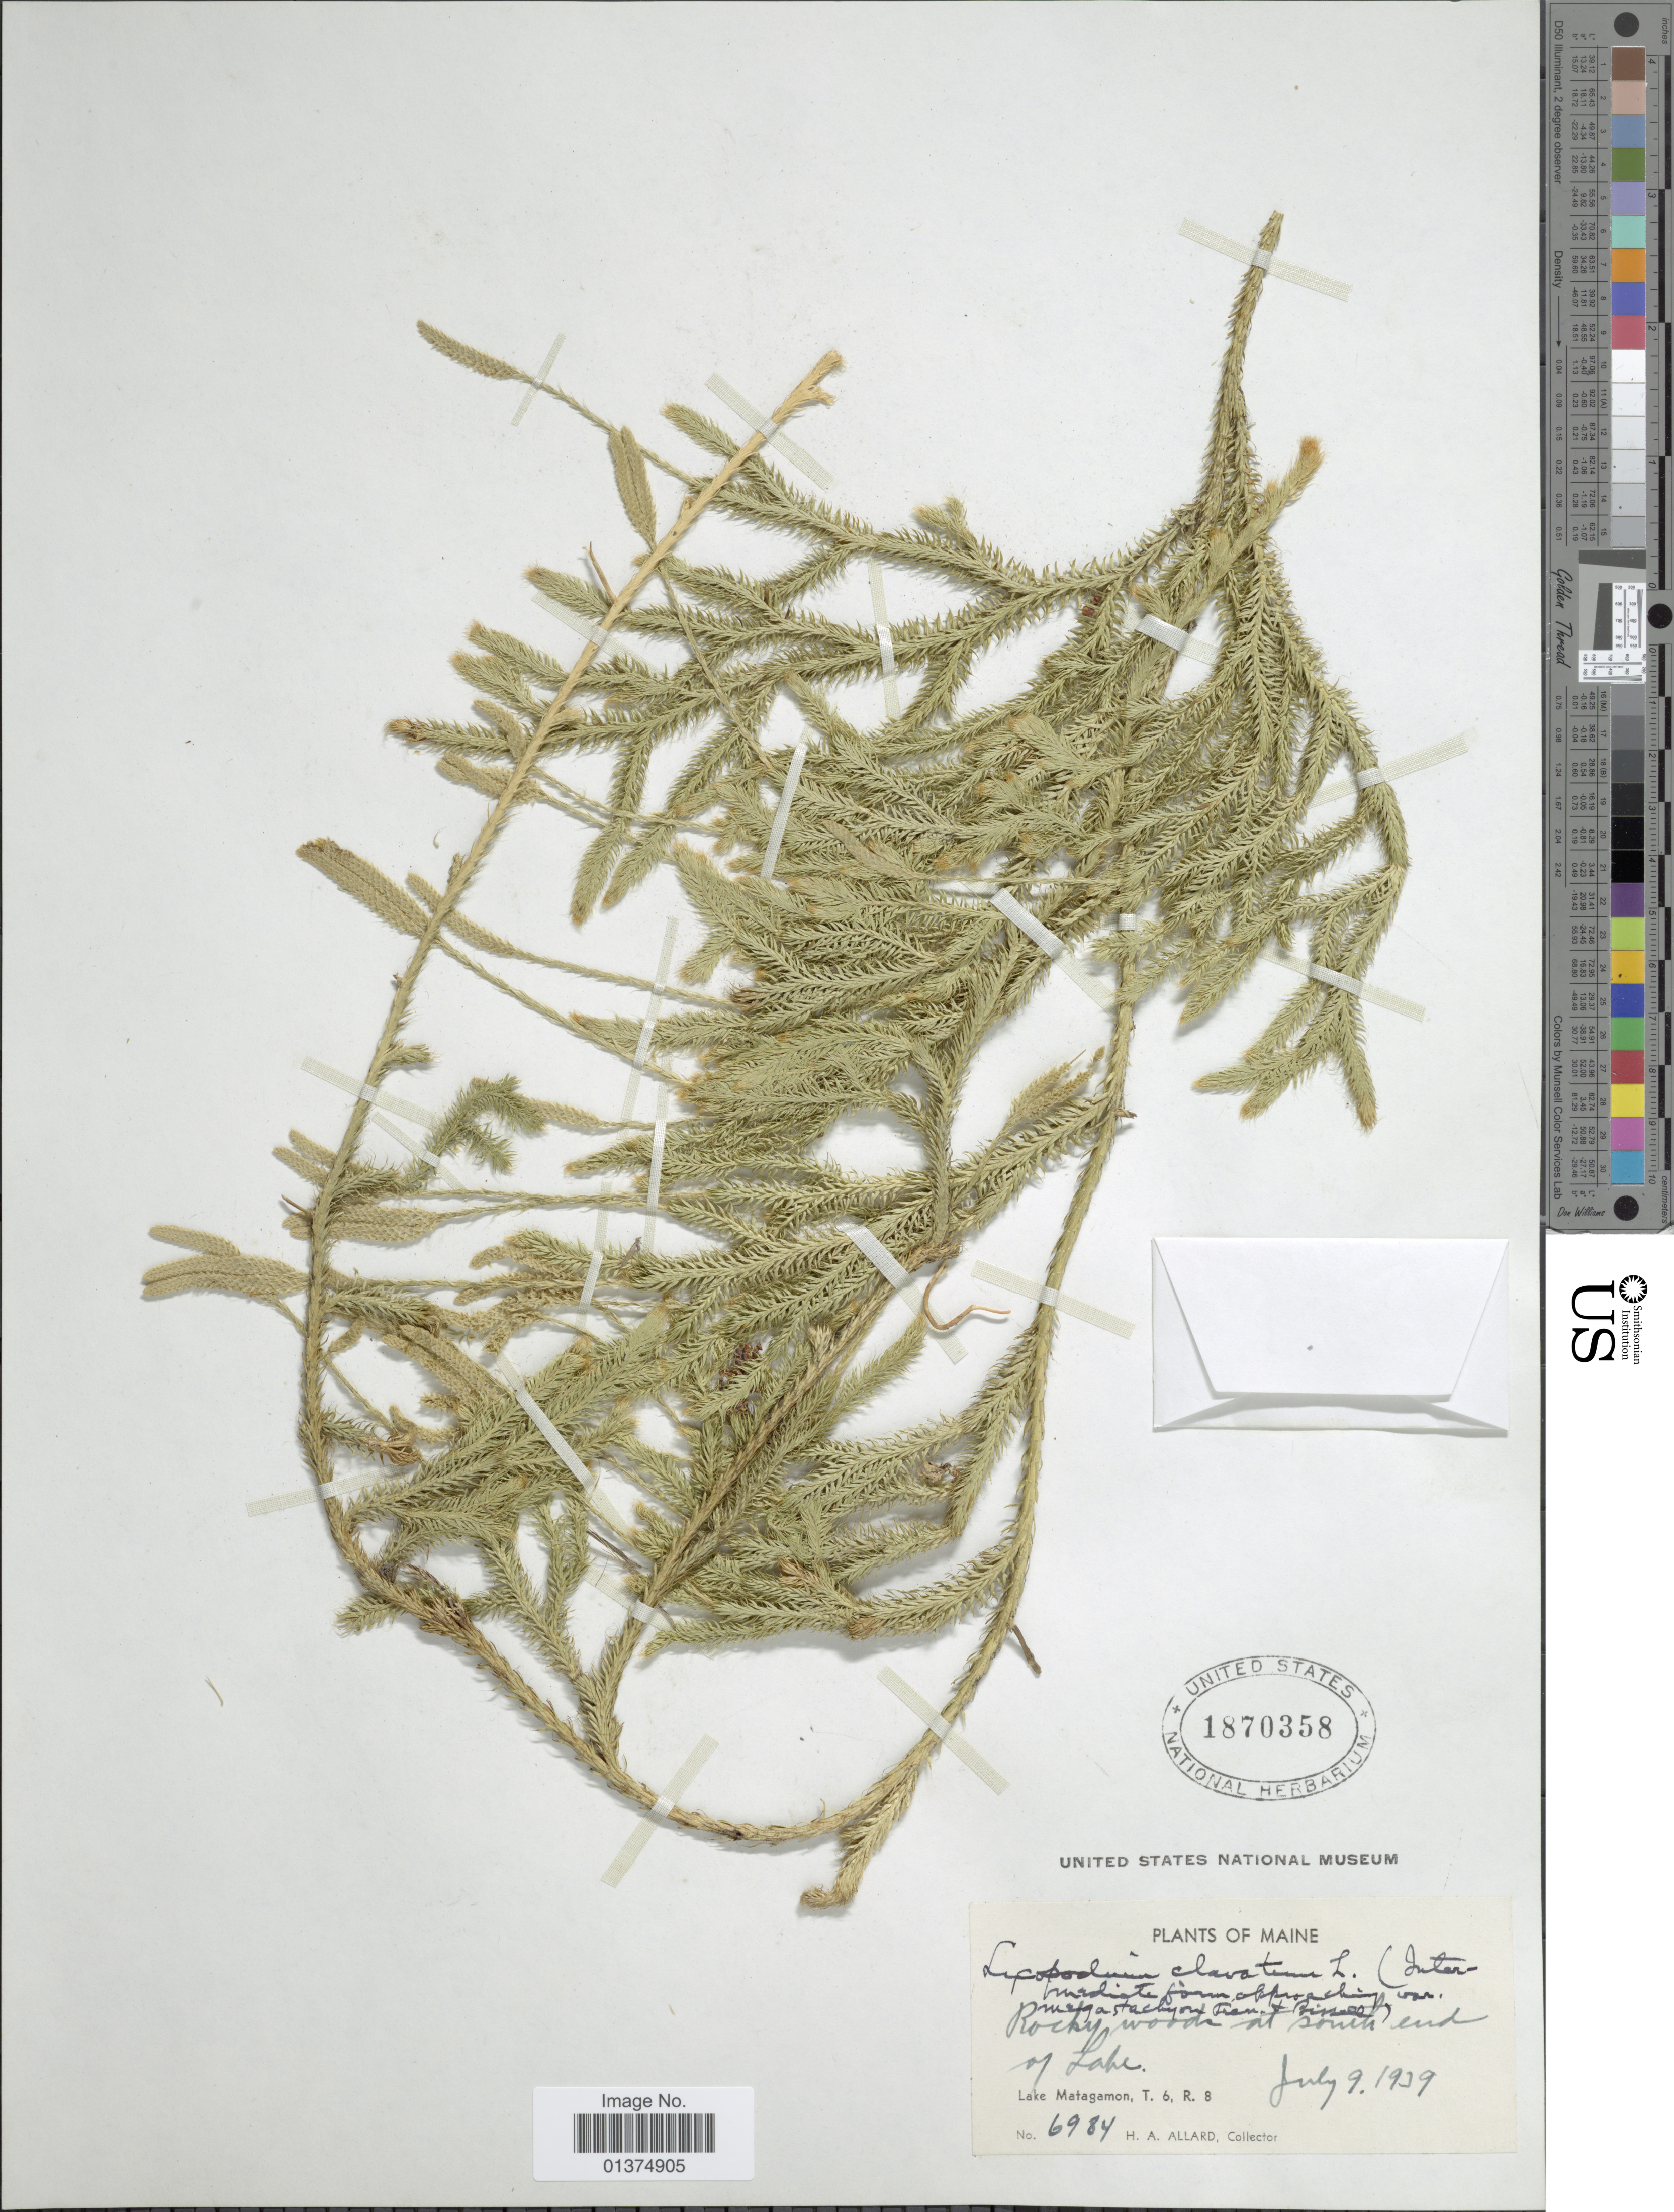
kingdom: Plantae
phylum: Tracheophyta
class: Lycopodiopsida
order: Lycopodiales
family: Lycopodiaceae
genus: Lycopodium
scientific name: Lycopodium lagopus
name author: Zinserl. ex Kuzen.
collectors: H. A. Allard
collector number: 6984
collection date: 1939-07-09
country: United States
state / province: Maine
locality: Rocky woods at south end of Lake, Lake Matagamon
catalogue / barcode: US 1870358